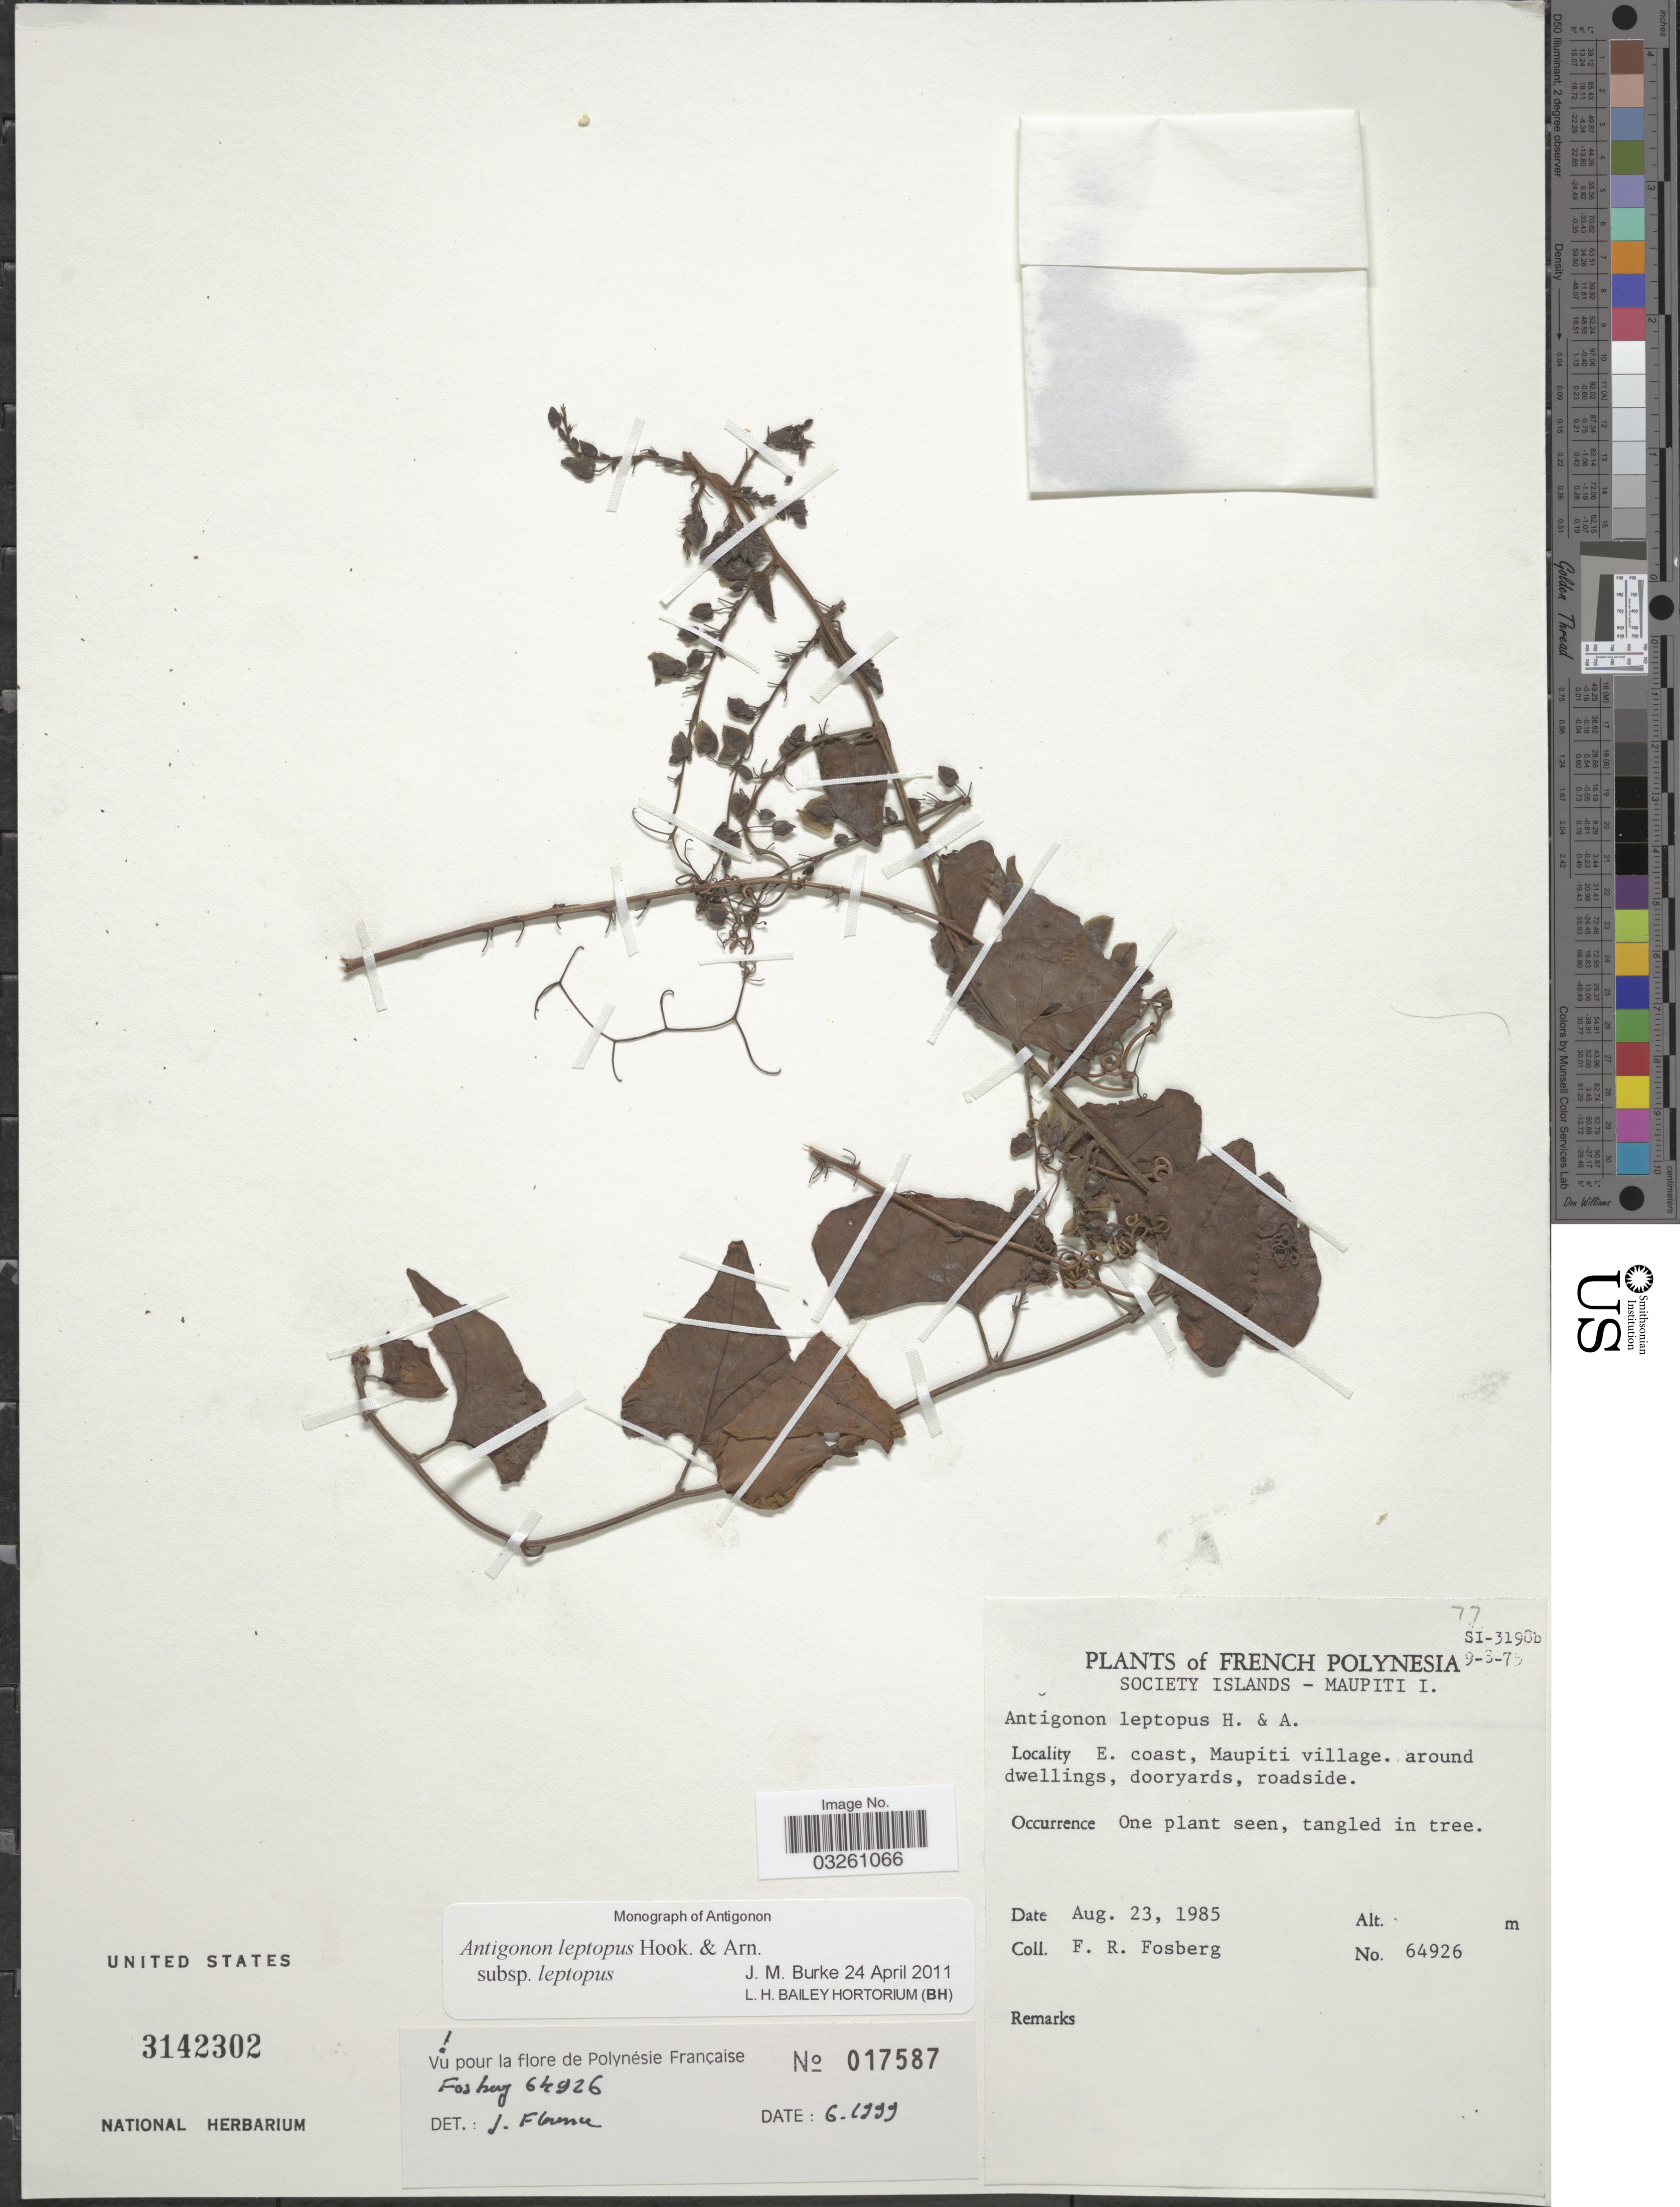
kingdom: Plantae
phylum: Tracheophyta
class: Magnoliopsida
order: Caryophyllales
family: Polygonaceae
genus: Antigonon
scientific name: Antigonon leptopus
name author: Hook. & Arn.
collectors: F. R. Fosberg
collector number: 64926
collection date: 1985-08-23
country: French Polynesia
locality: Society Islands - Maupiti I. E. coast, Maupiti village. around dwellings, dooryards, roadside.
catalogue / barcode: US 3142302